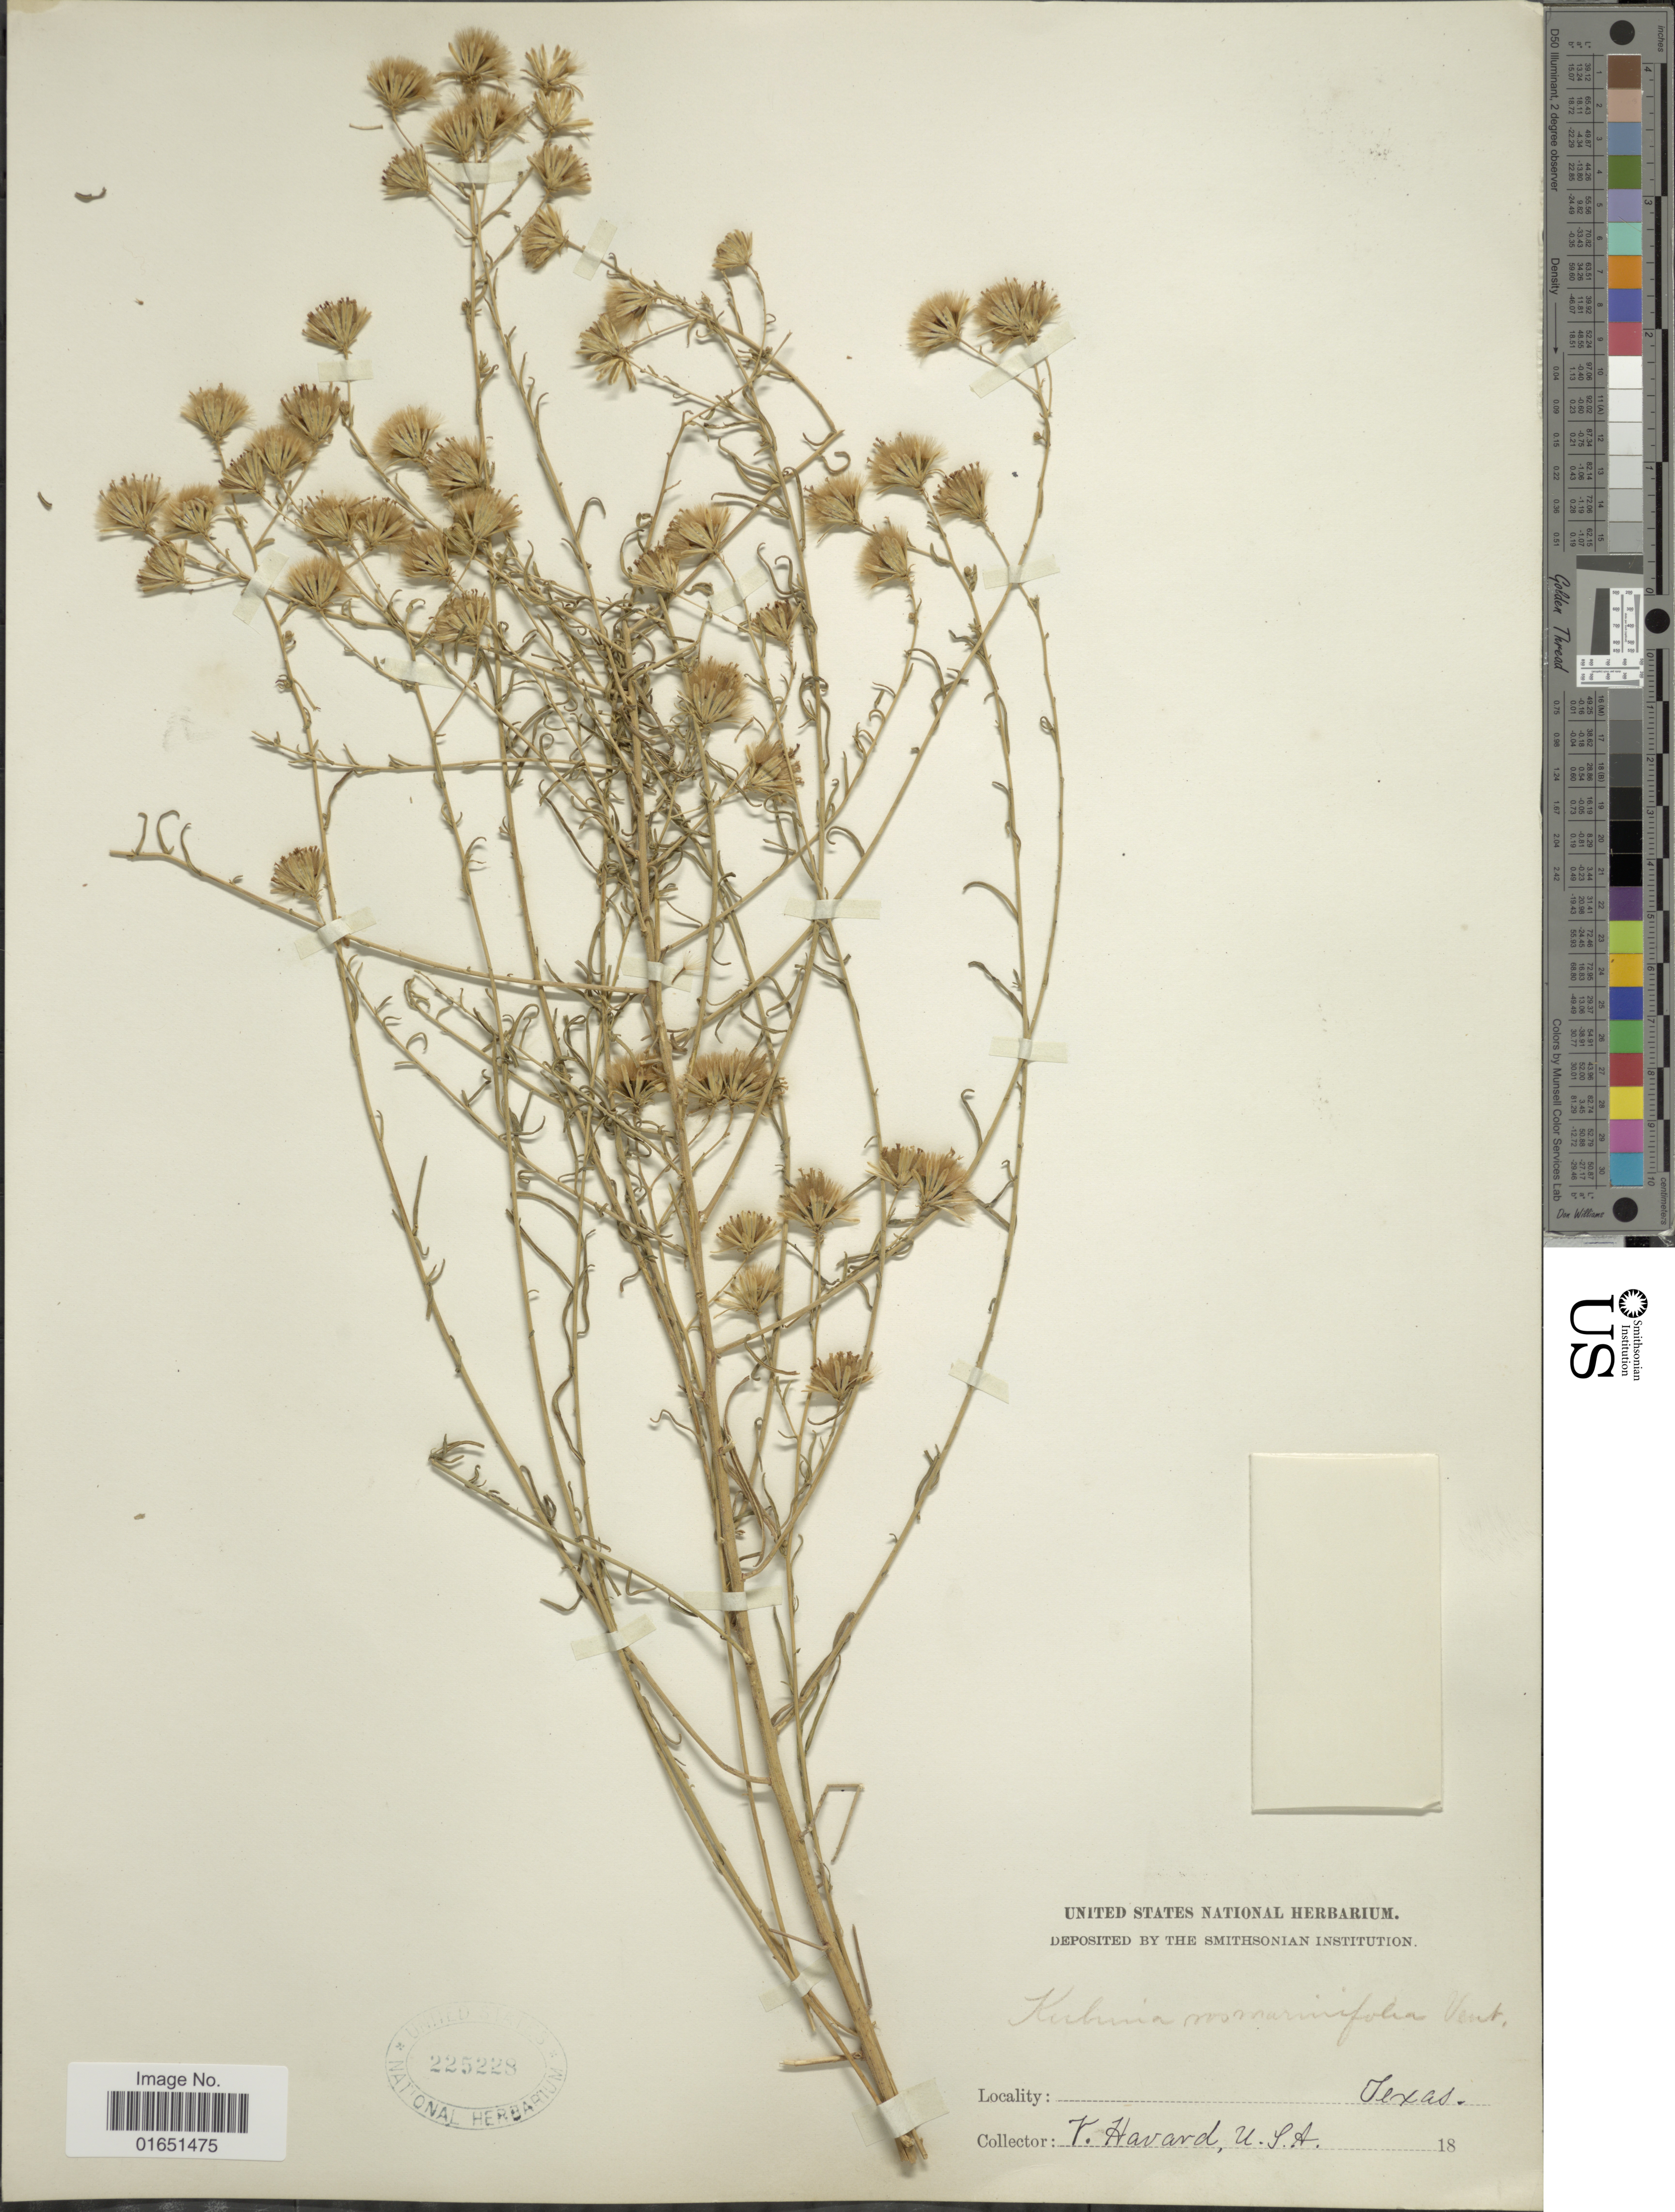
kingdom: Plantae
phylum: Tracheophyta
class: Magnoliopsida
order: Asterales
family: Asteraceae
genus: Brickellia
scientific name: Brickellia rosmarinifolia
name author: (Vent.) W.A. Weber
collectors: V. Howard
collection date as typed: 18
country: United States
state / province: Texas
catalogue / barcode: US 225228